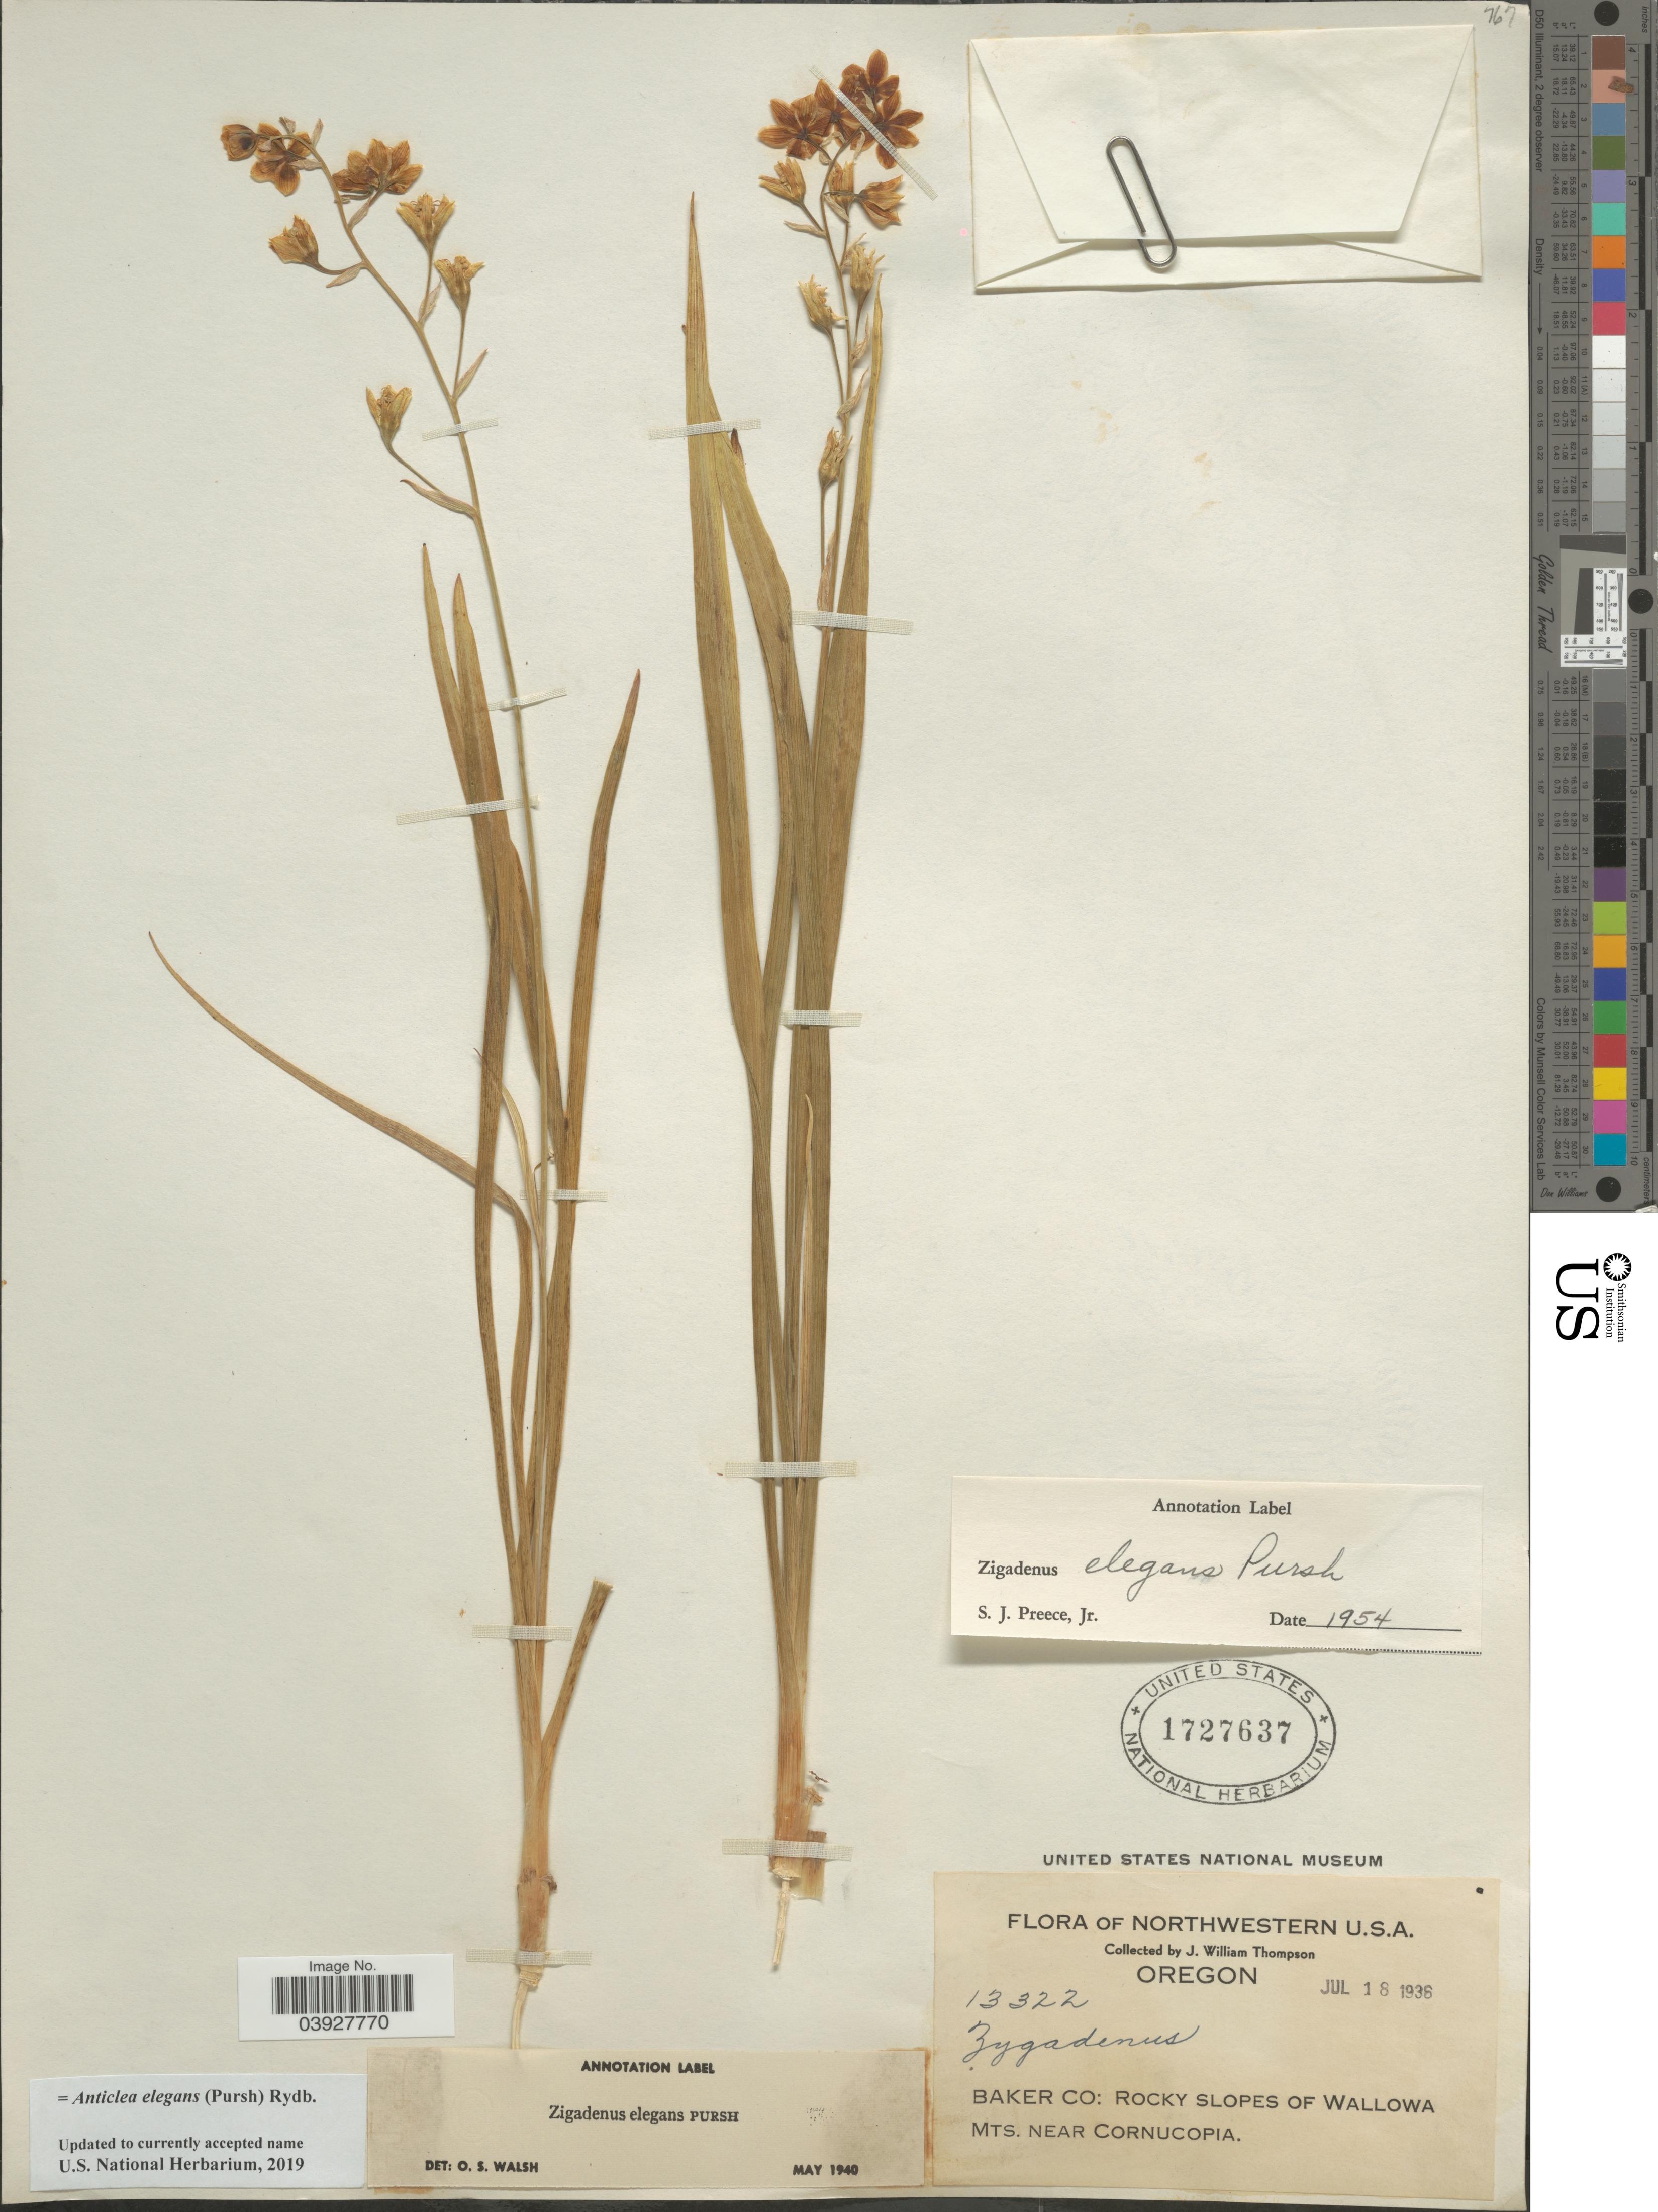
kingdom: Plantae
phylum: Tracheophyta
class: Liliopsida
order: Liliales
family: Melanthiaceae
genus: Anticlea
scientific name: Anticlea elegans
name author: (Pursh) Rydb.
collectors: J. W. Thompson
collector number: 13322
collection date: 1936-07-18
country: United States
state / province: Oregon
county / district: Baker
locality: Northwestern U.S.A. Baker Co: Rocky slopes of Wallowa Mts. near Cornucopia.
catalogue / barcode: US 1727637